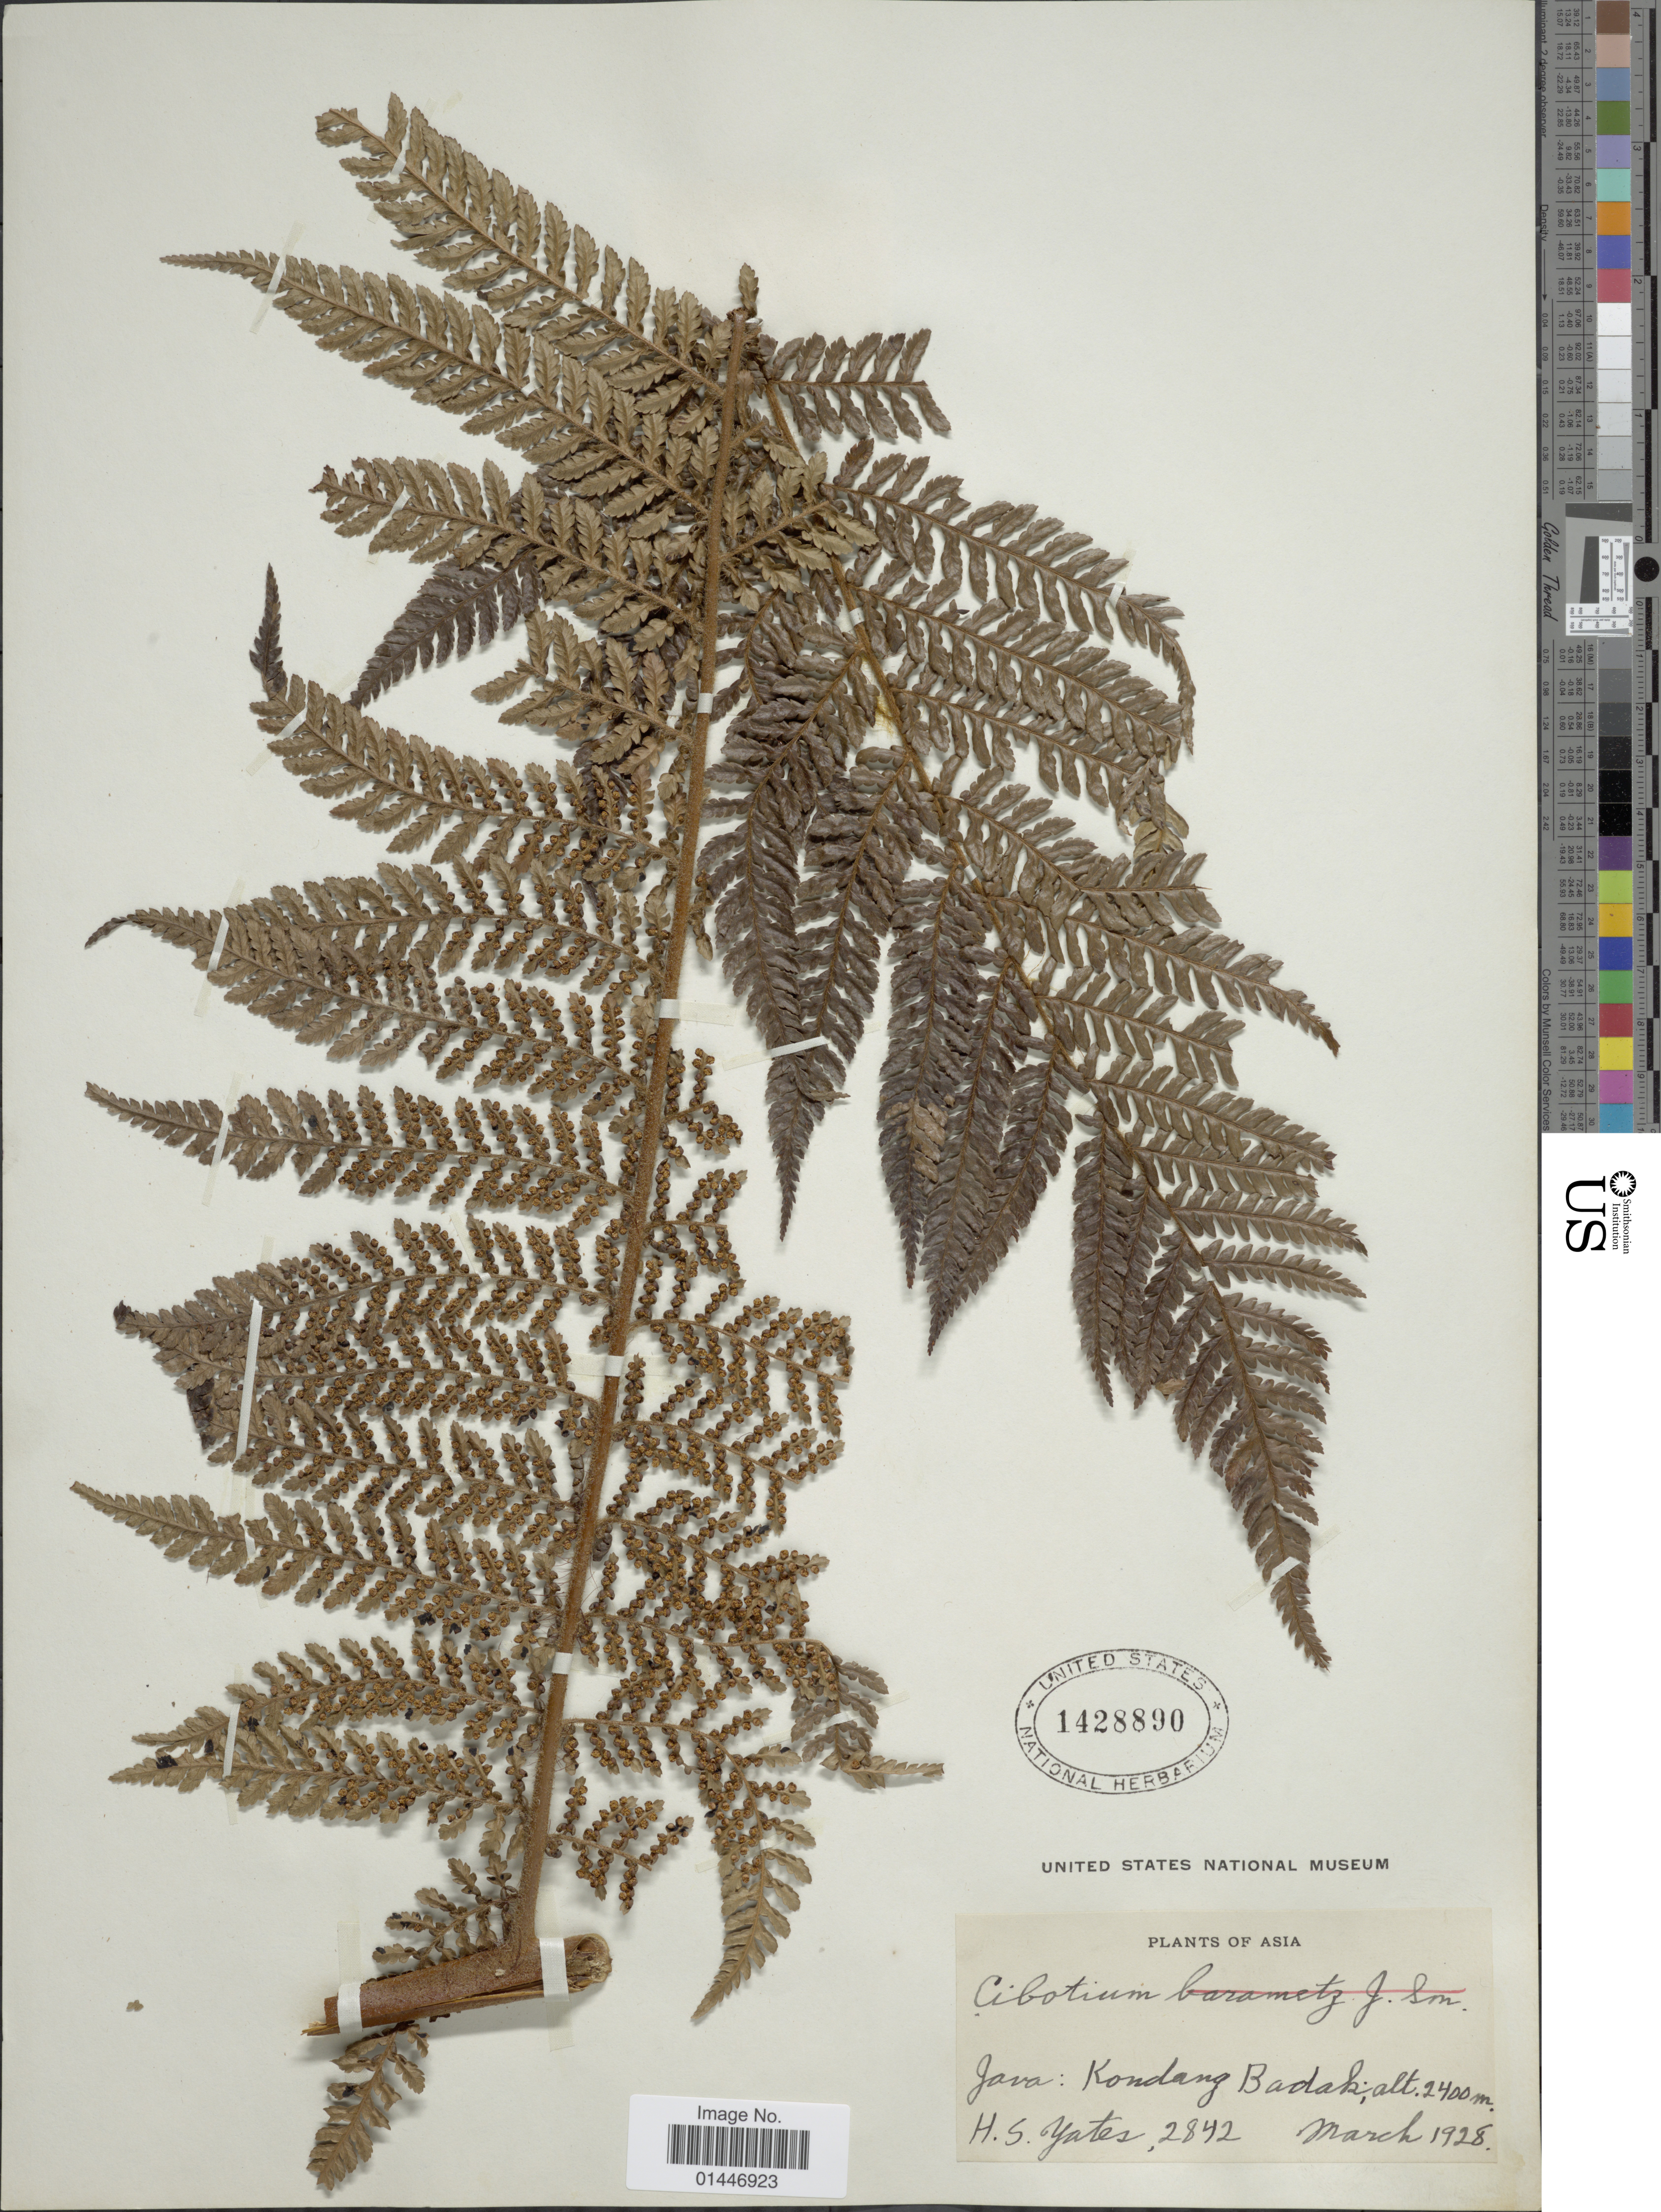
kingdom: Plantae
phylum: Tracheophyta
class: Polypodiopsida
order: Cyatheales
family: Dicksoniaceae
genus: Dicksonia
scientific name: Dicksonia mollis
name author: Holttum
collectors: H. S. Yates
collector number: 2842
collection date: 1928-03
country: Indonesia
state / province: Java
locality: Asia, Kondang Badak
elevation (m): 2400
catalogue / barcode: US 1428890